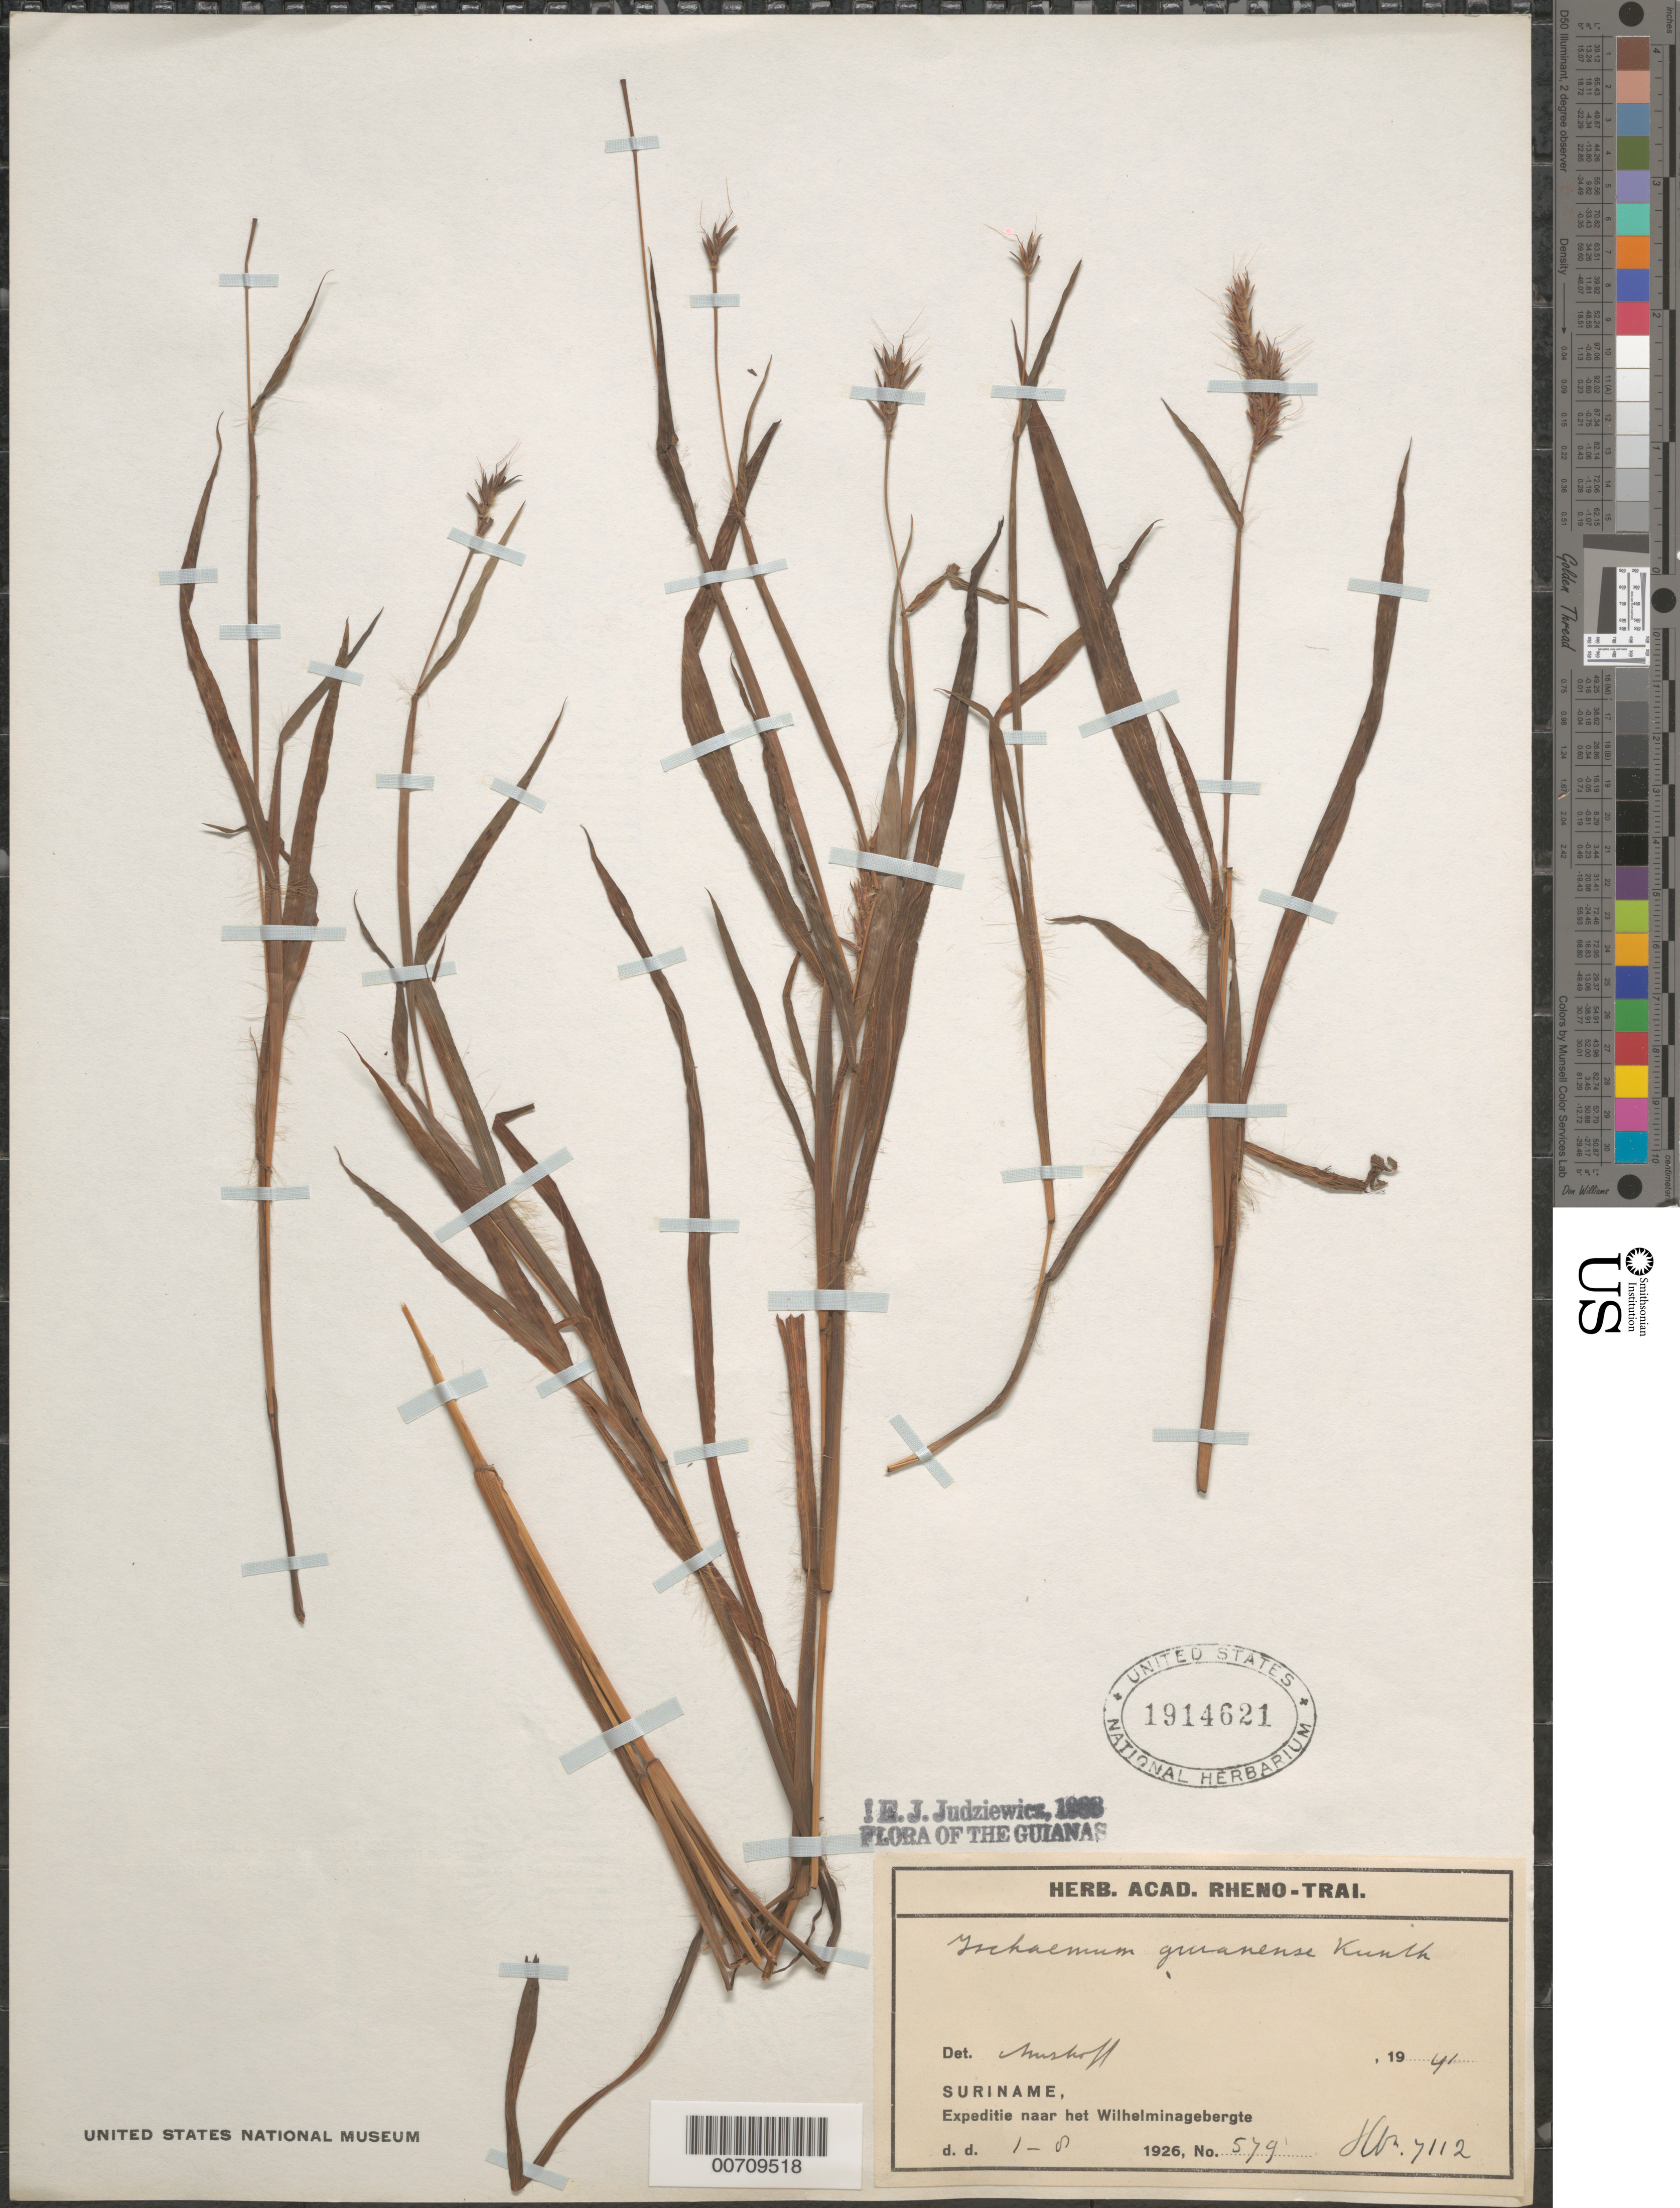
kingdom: Plantae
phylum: Tracheophyta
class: Liliopsida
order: Poales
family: Poaceae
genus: Ischaemum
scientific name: Ischaemum guianense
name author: Kunth ex Hack.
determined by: Amshoff, G. J. H.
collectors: G. Stahel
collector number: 579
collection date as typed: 8-Jan-26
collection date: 1926-01-08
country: Suriname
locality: Wilhelminagebergte (Wilhelmina Mts.)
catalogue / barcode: US 1914621